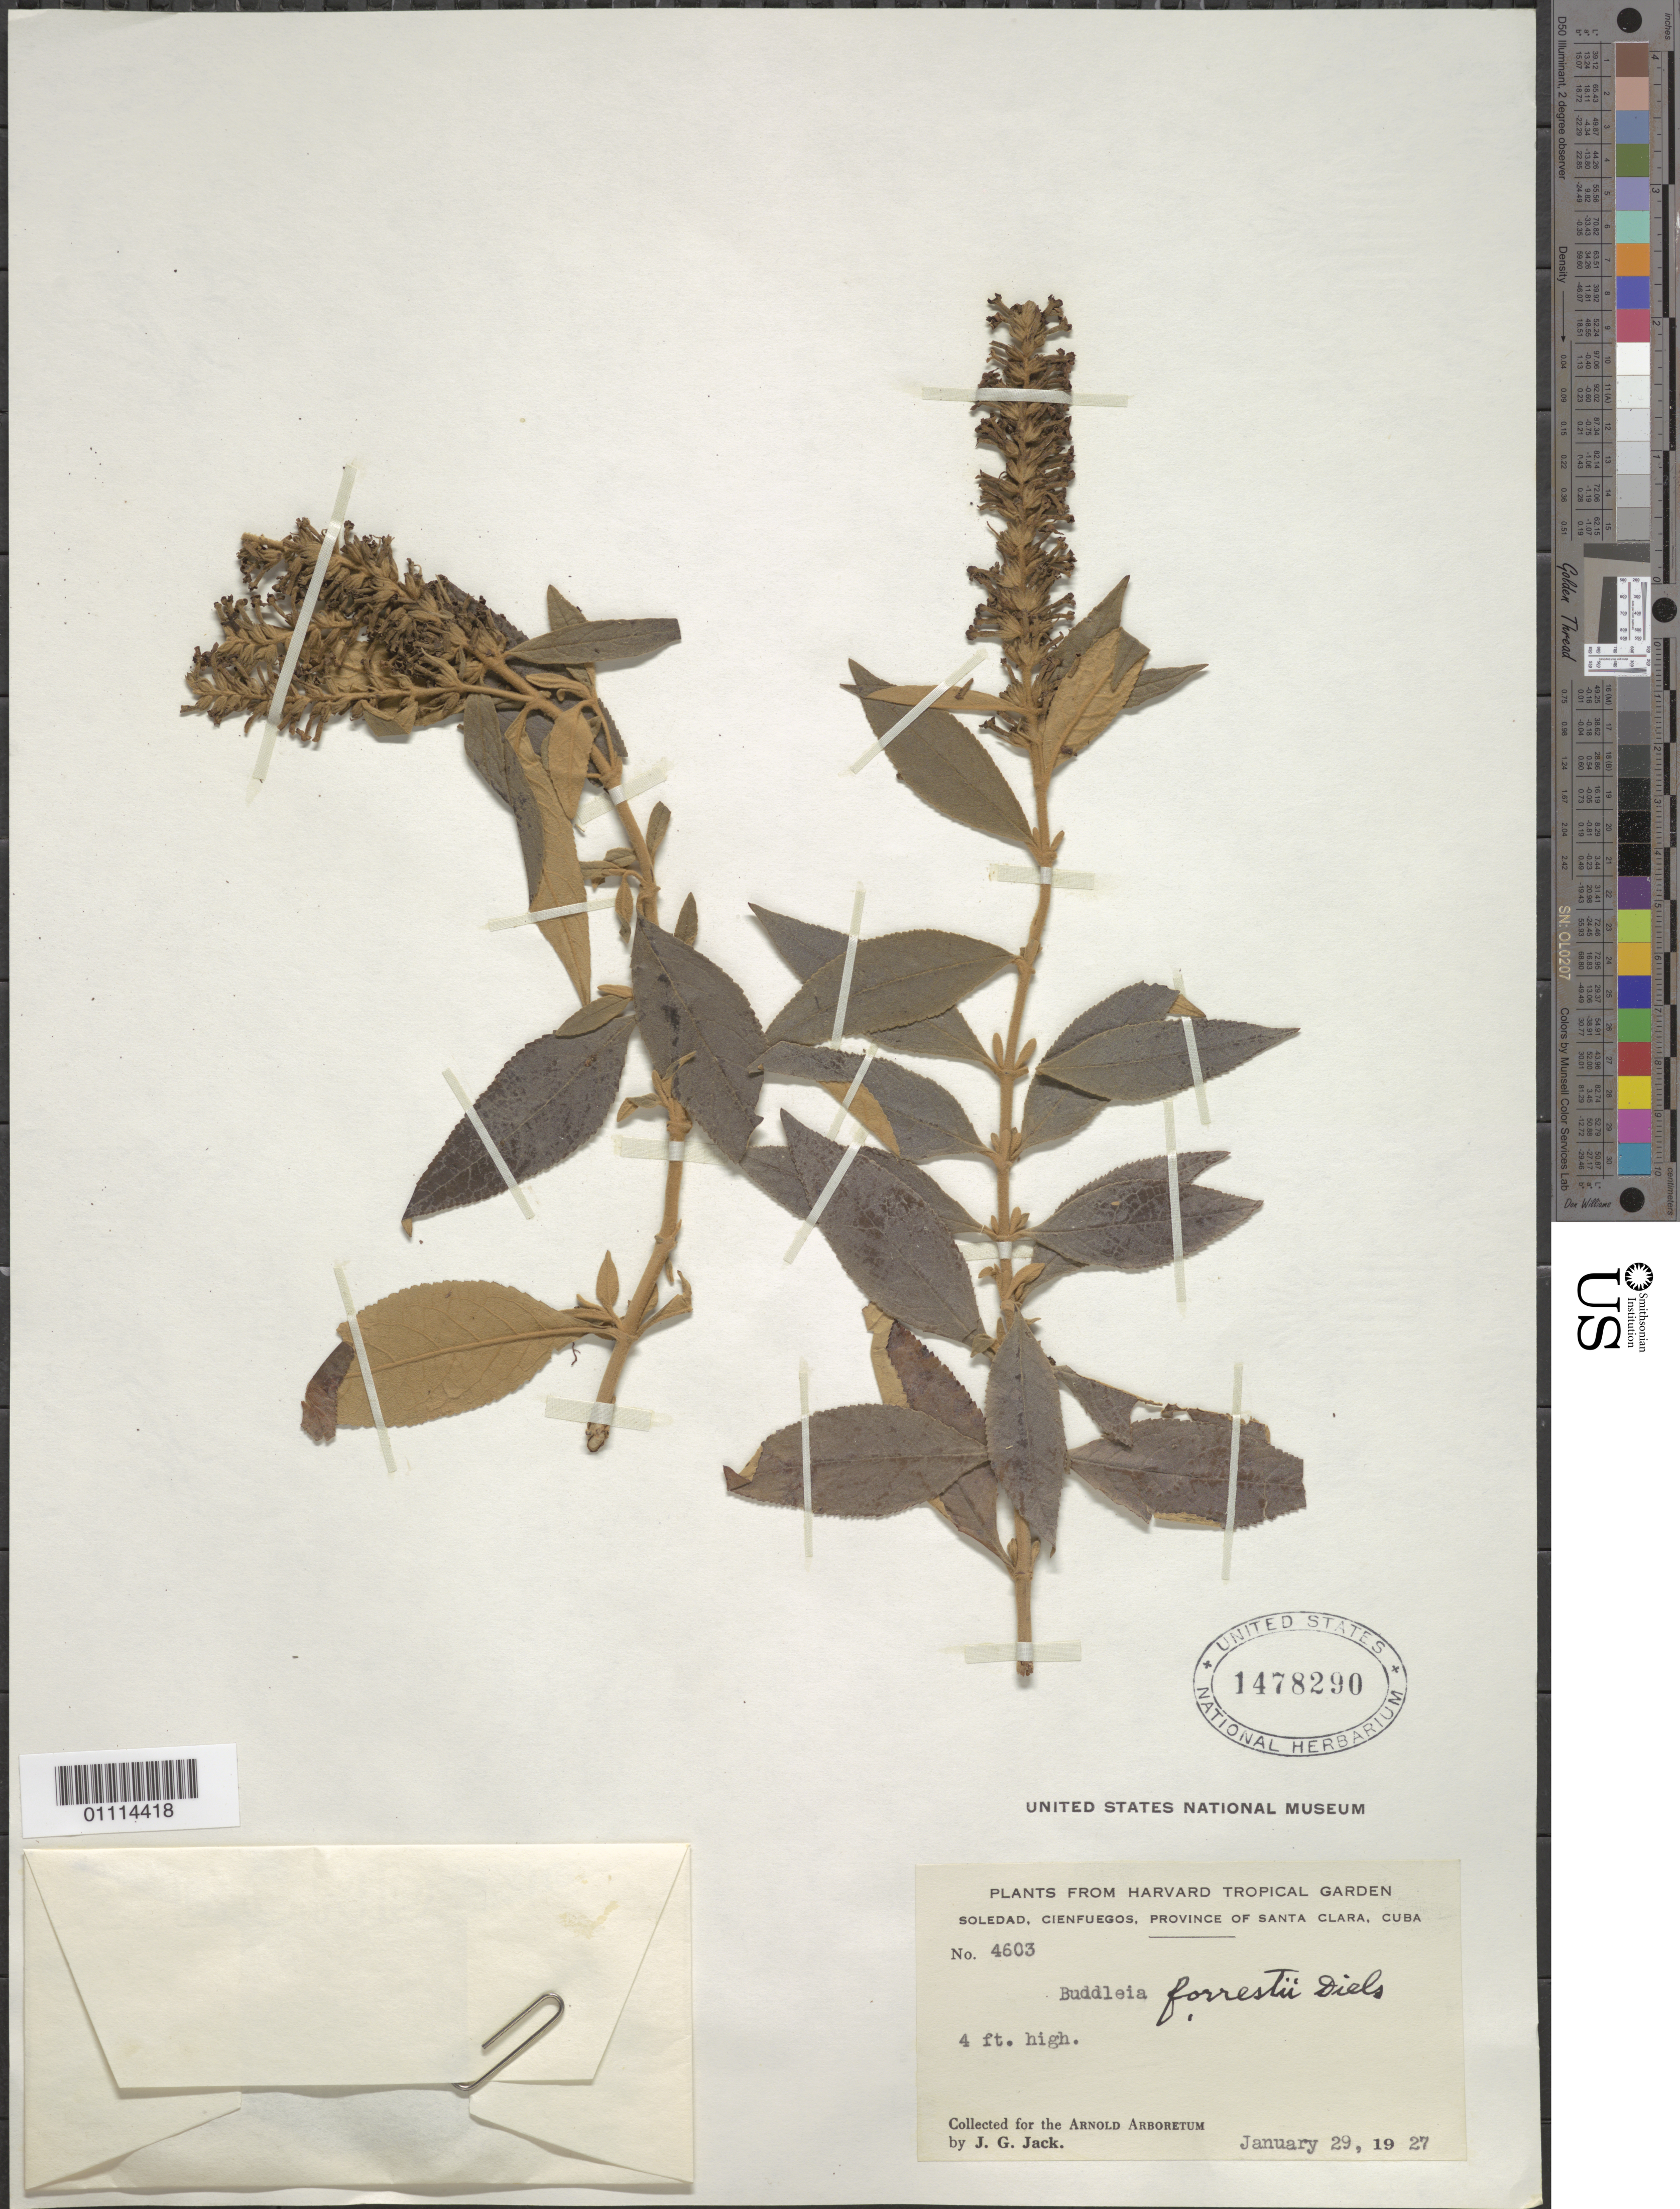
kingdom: Plantae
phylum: Tracheophyta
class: Magnoliopsida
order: Lamiales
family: Scrophulariaceae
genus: Buddleja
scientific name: Buddleja forrestii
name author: Diels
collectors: J. G. Jack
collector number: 4603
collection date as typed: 29 Jan 1927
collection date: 1927-01-29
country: Cuba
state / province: Cienfuegos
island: Cuba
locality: Soledad, Cienfuegos, Province of Santa Clara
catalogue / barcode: US 1478290